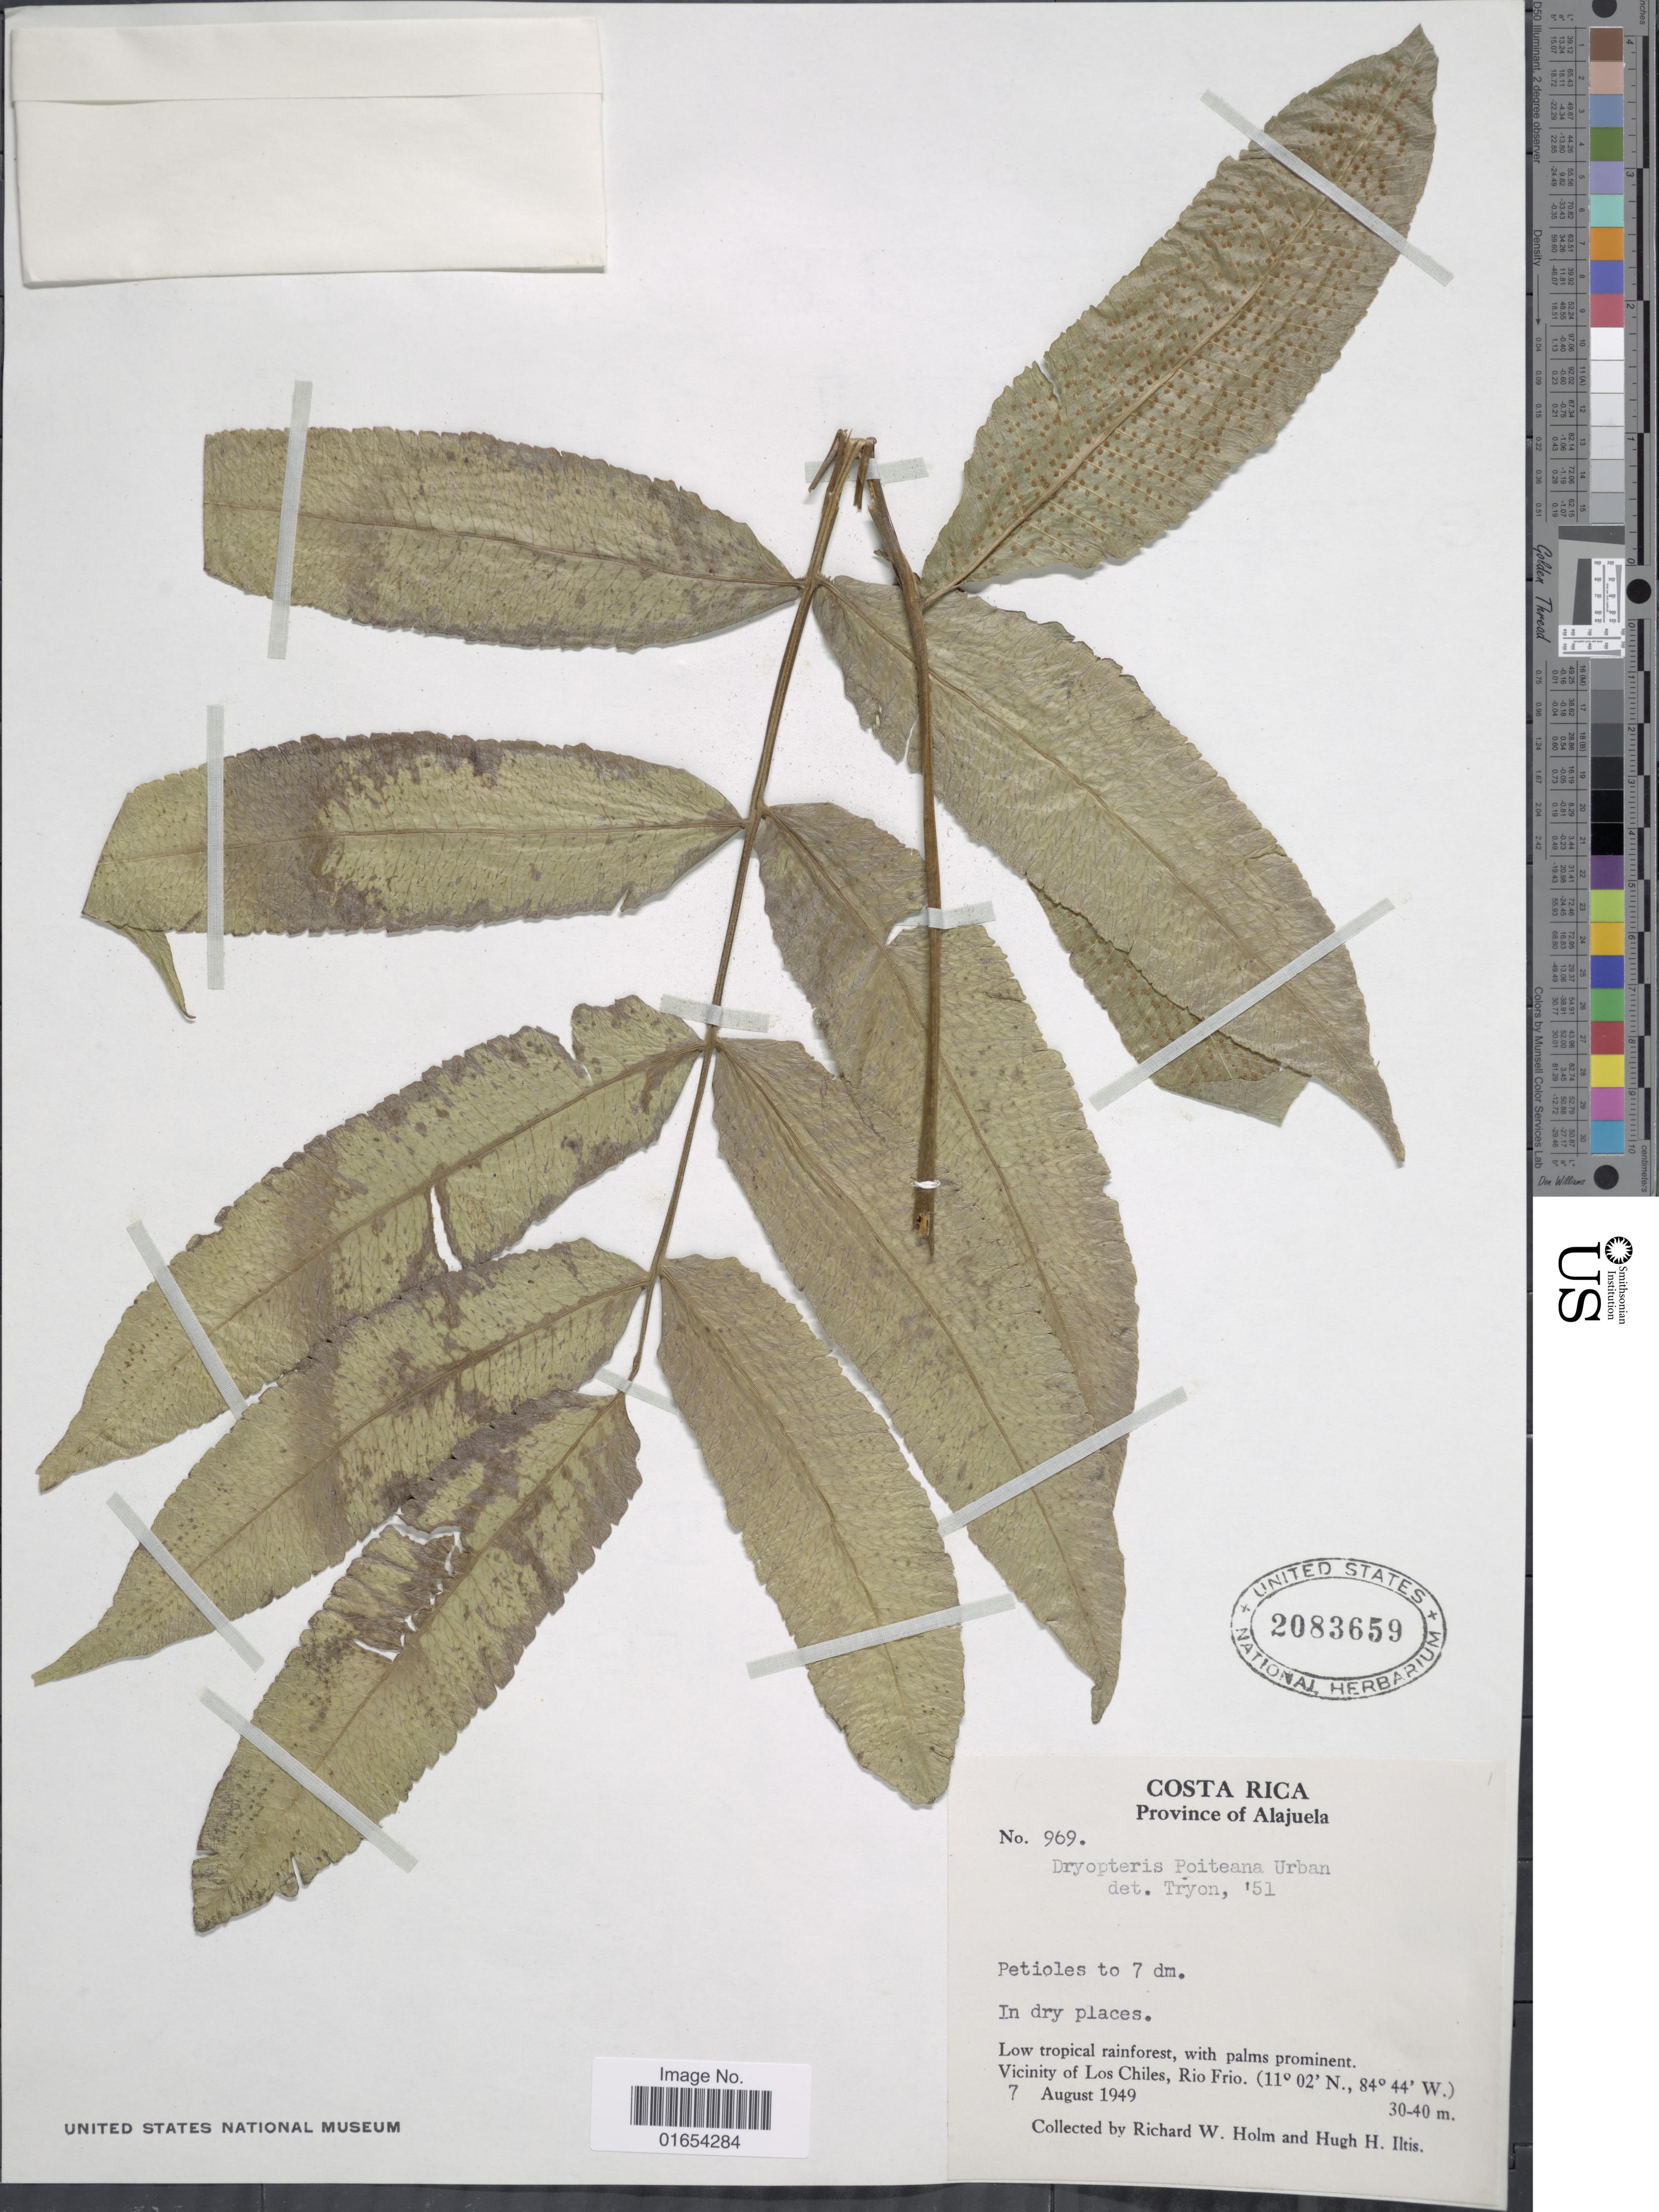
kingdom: Plantae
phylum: Tracheophyta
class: Polypodiopsida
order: Polypodiales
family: Thelypteridaceae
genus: Goniopteris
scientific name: Goniopteris poiteana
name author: (Bory) Ching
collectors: R. W. Holm & H. H. Iltis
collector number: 969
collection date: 1949-08-07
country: Costa Rica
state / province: Alajuela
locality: In dry places, Low tropical rainforest, with palms prominent. Vicinity of Los Chiles, Rio Frio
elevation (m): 30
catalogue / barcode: US 2083659